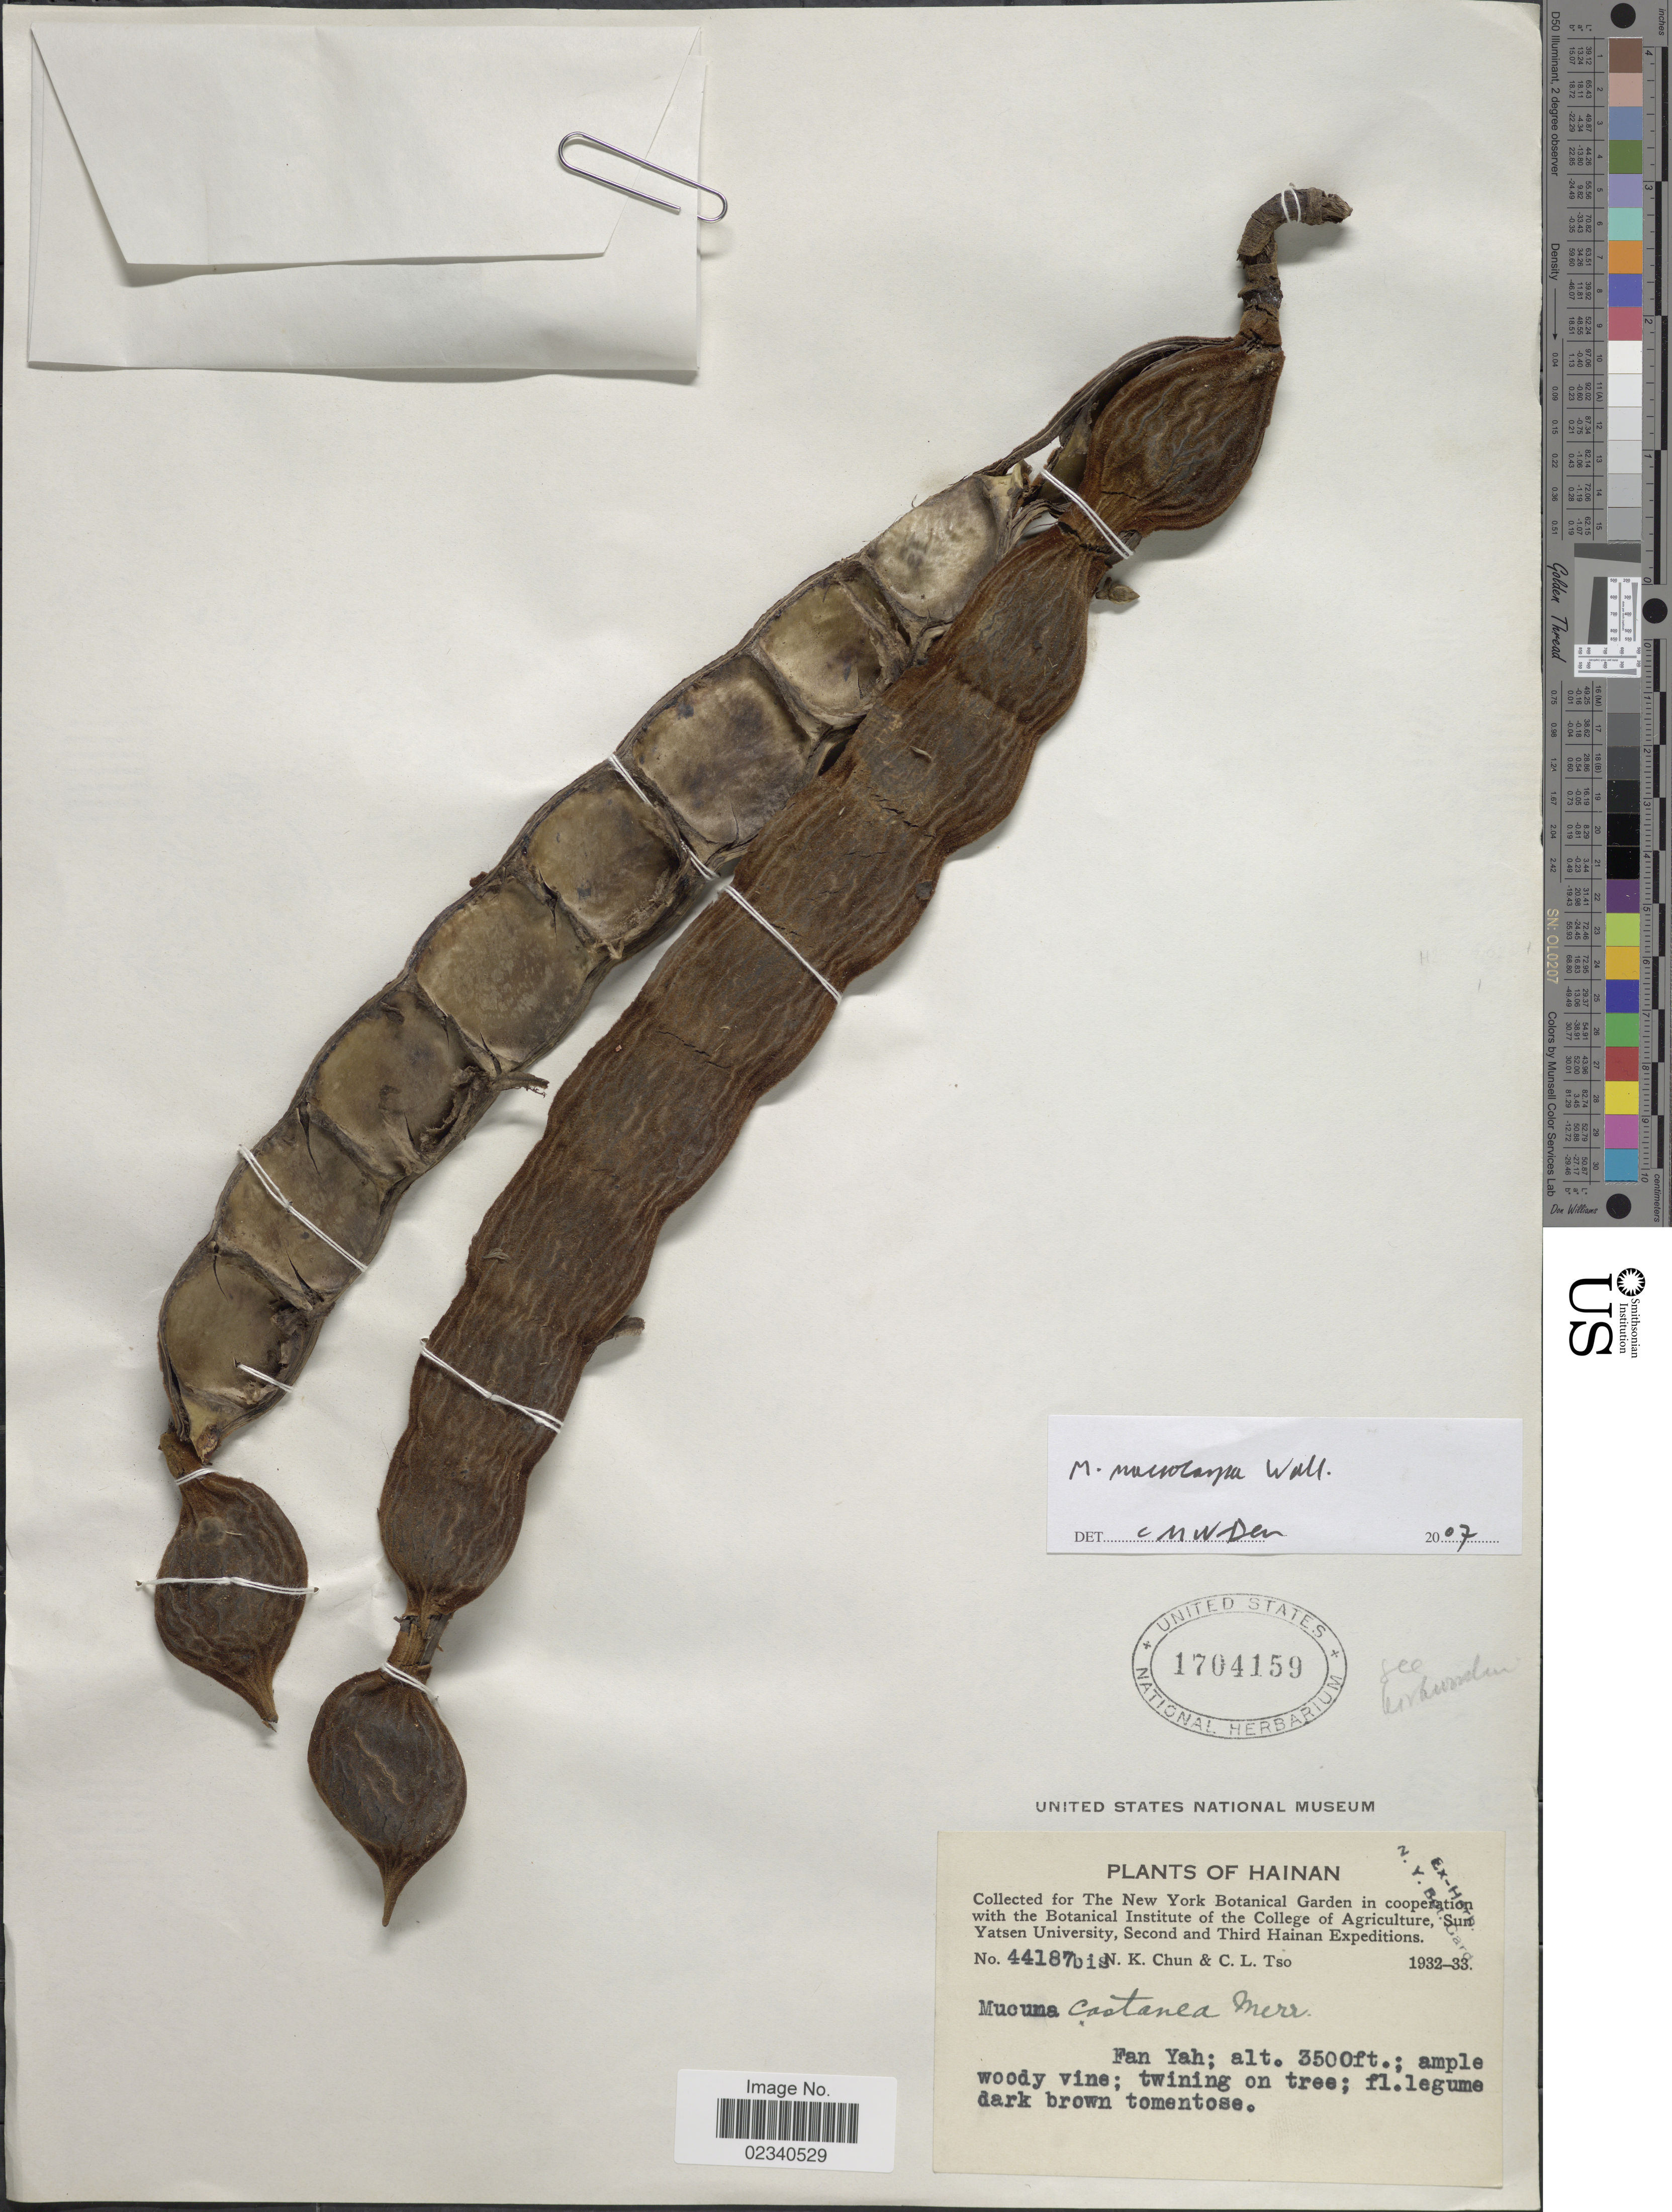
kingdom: Plantae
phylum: Tracheophyta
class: Magnoliopsida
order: Fabales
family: Fabaceae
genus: Mucuna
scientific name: Mucuna macrocarpa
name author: Wall.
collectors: N. K. Chun & C. Tso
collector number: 44187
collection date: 1932/1933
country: China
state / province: Hainan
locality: Fan Yah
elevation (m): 1067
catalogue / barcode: US 1704159